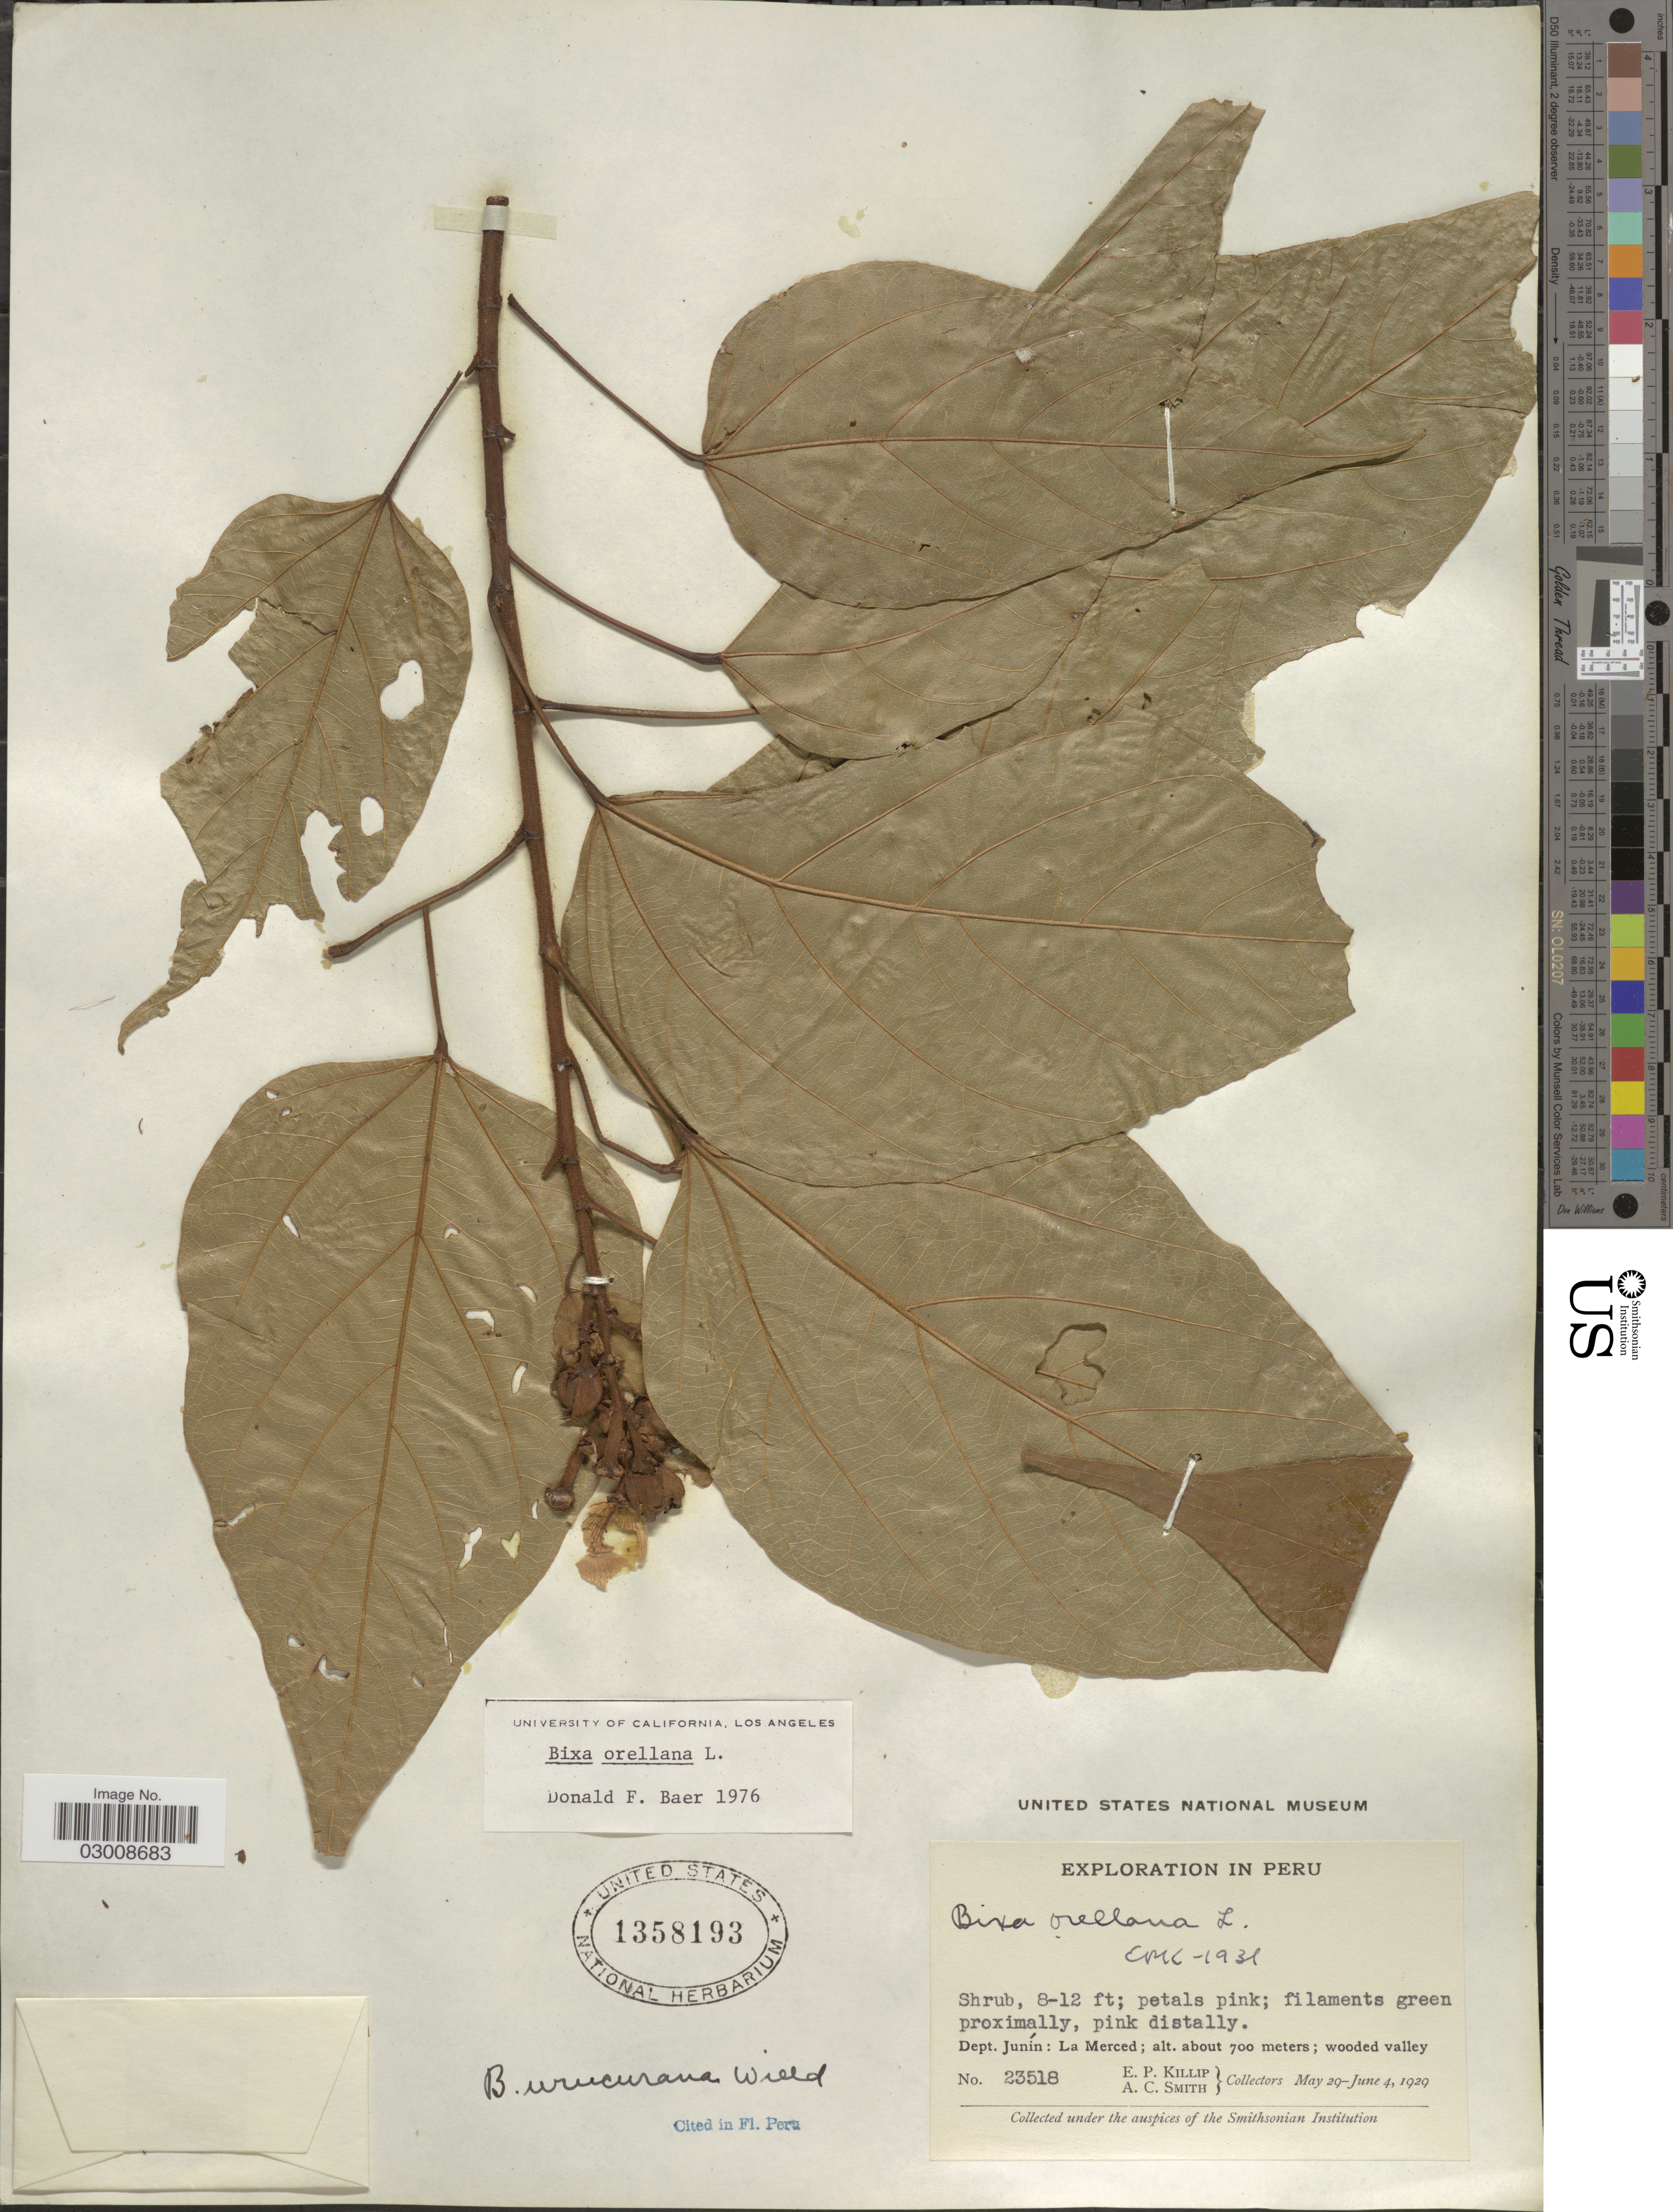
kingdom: Plantae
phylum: Tracheophyta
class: Magnoliopsida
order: Malvales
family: Bixaceae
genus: Bixa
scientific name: Bixa orellana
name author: L.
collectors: E. P. Killip & A. C. Smith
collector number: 23518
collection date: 1929-05-29/1929-06-04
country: Peru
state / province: Junín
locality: Dept. Junín: La Merced.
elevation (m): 700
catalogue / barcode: US 1358193